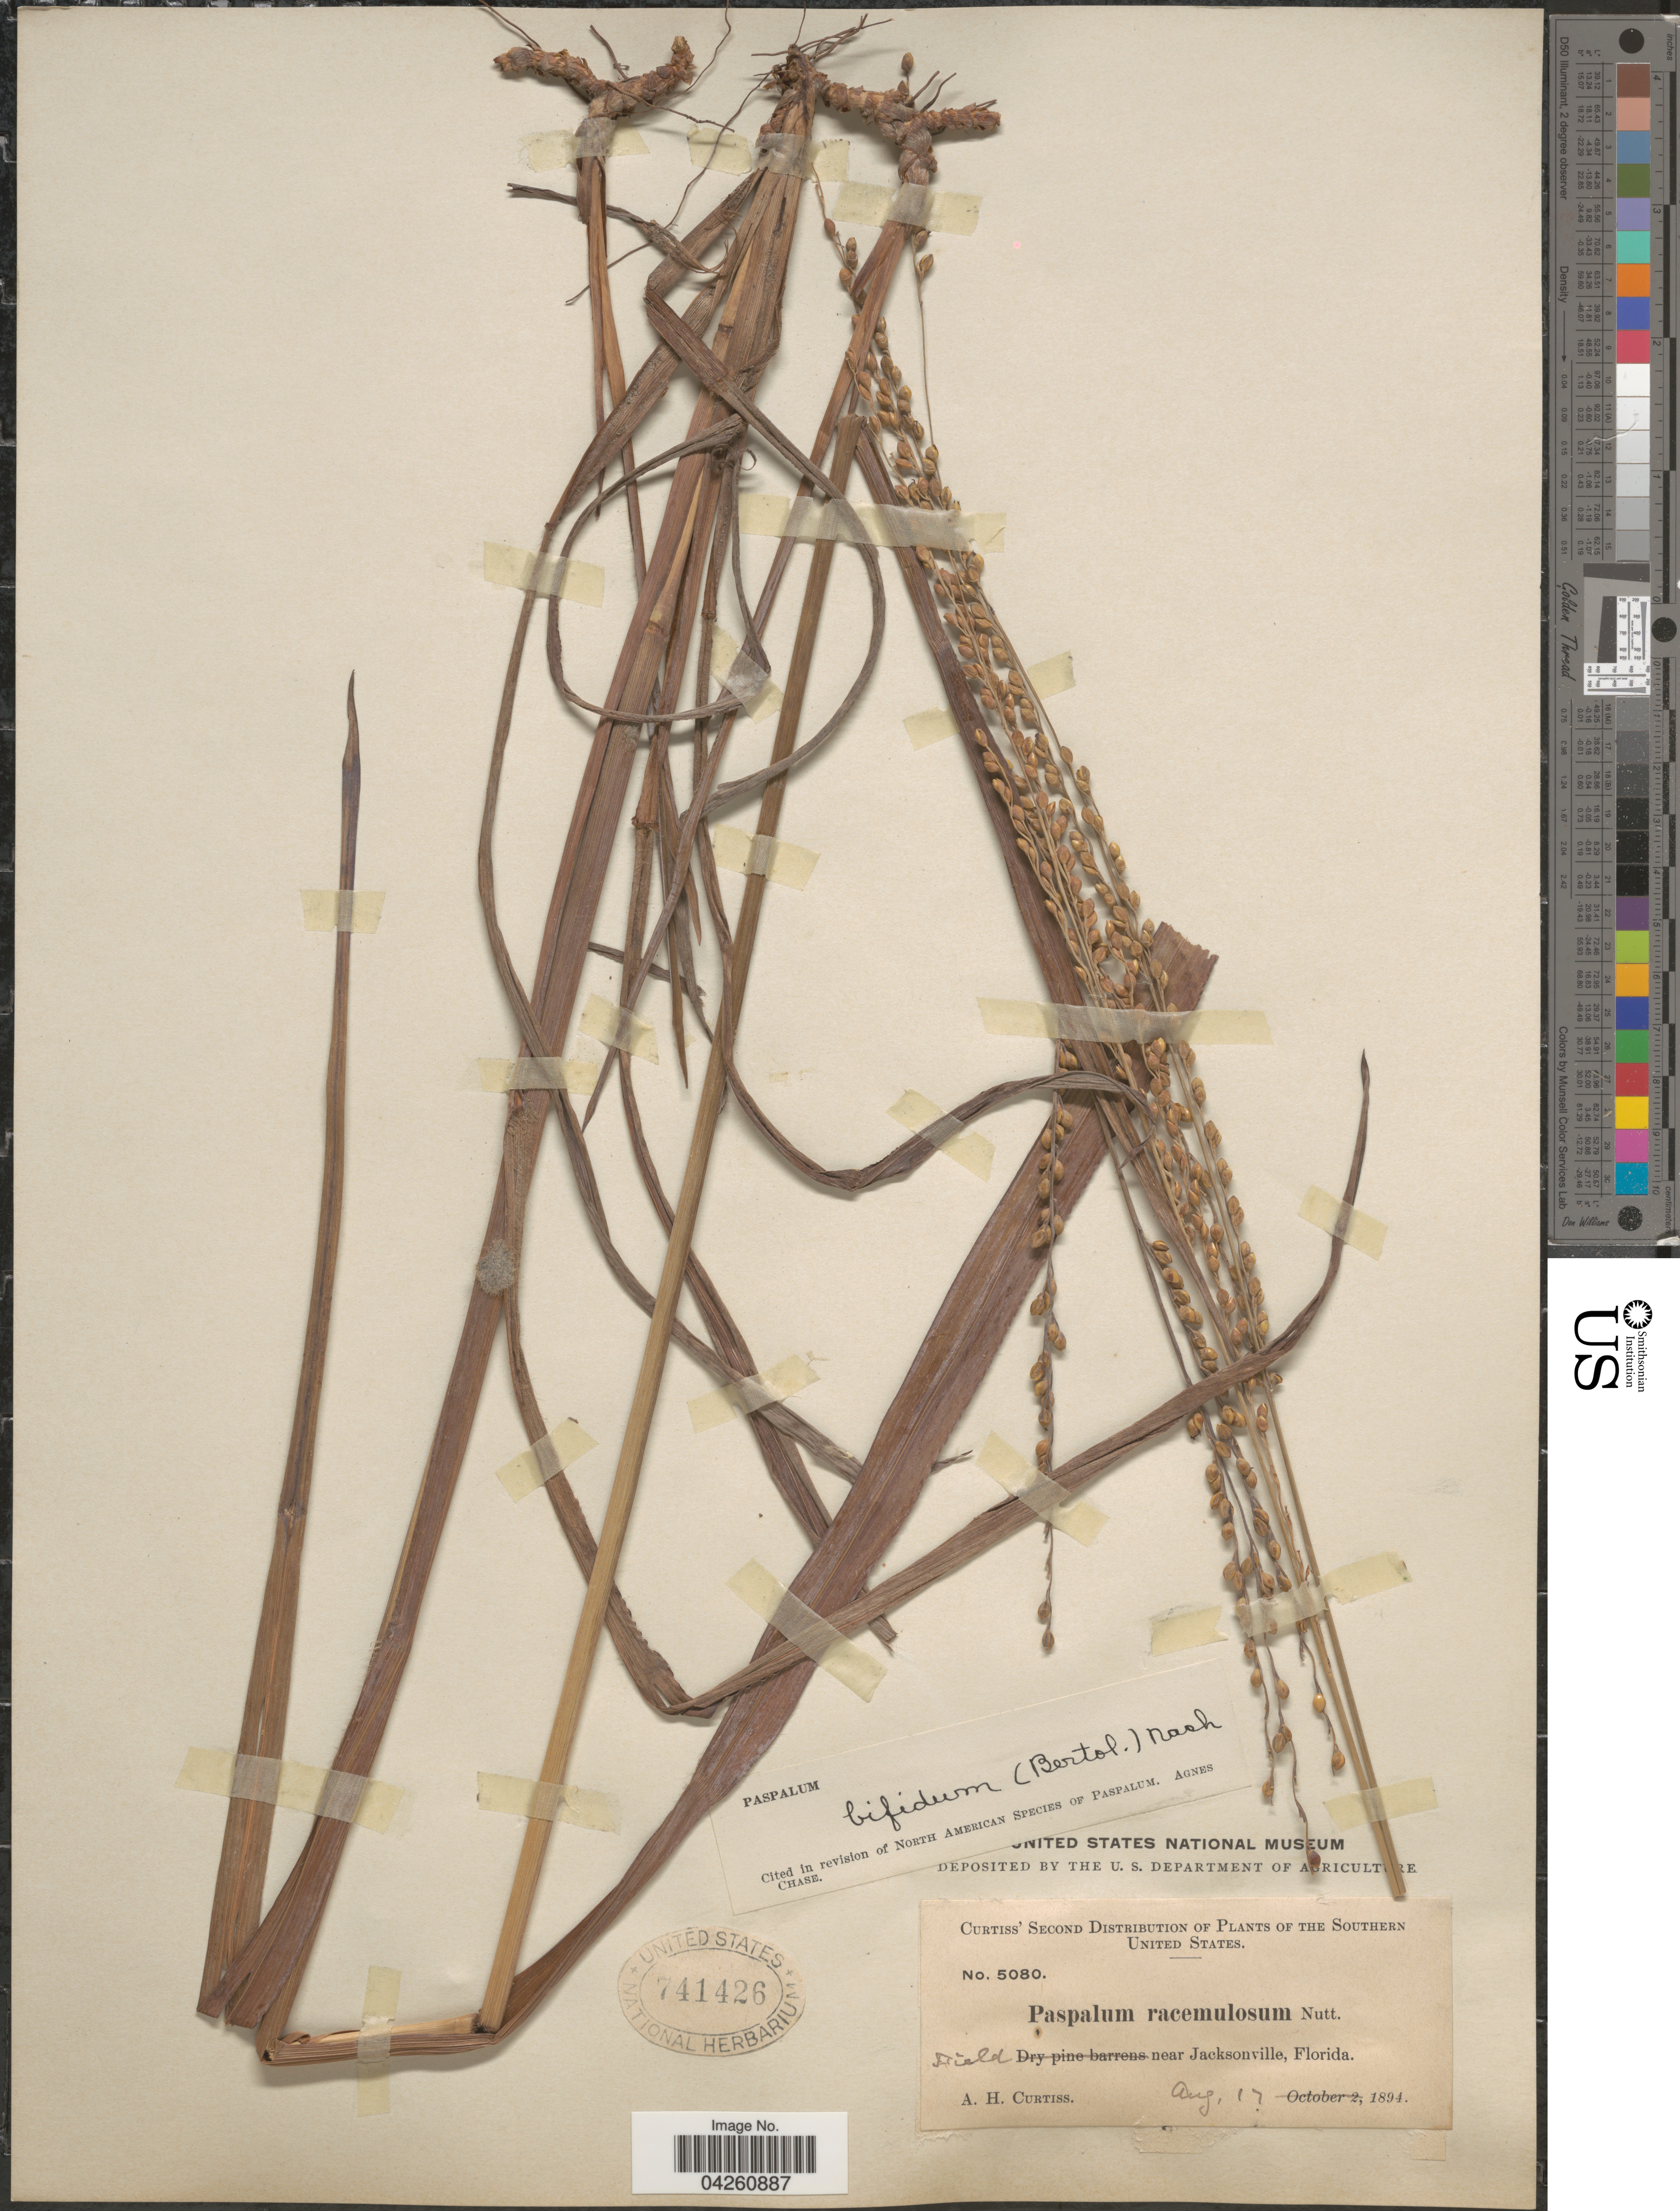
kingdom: Plantae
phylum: Tracheophyta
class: Liliopsida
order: Poales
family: Poaceae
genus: Paspalum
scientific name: Paspalum bifidum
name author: (Bertol.) Nash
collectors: A. H. Curtiss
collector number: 5080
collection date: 1894-08-17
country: United States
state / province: Florida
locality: Southern United States. Field near Jacksonville.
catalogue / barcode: US 741426